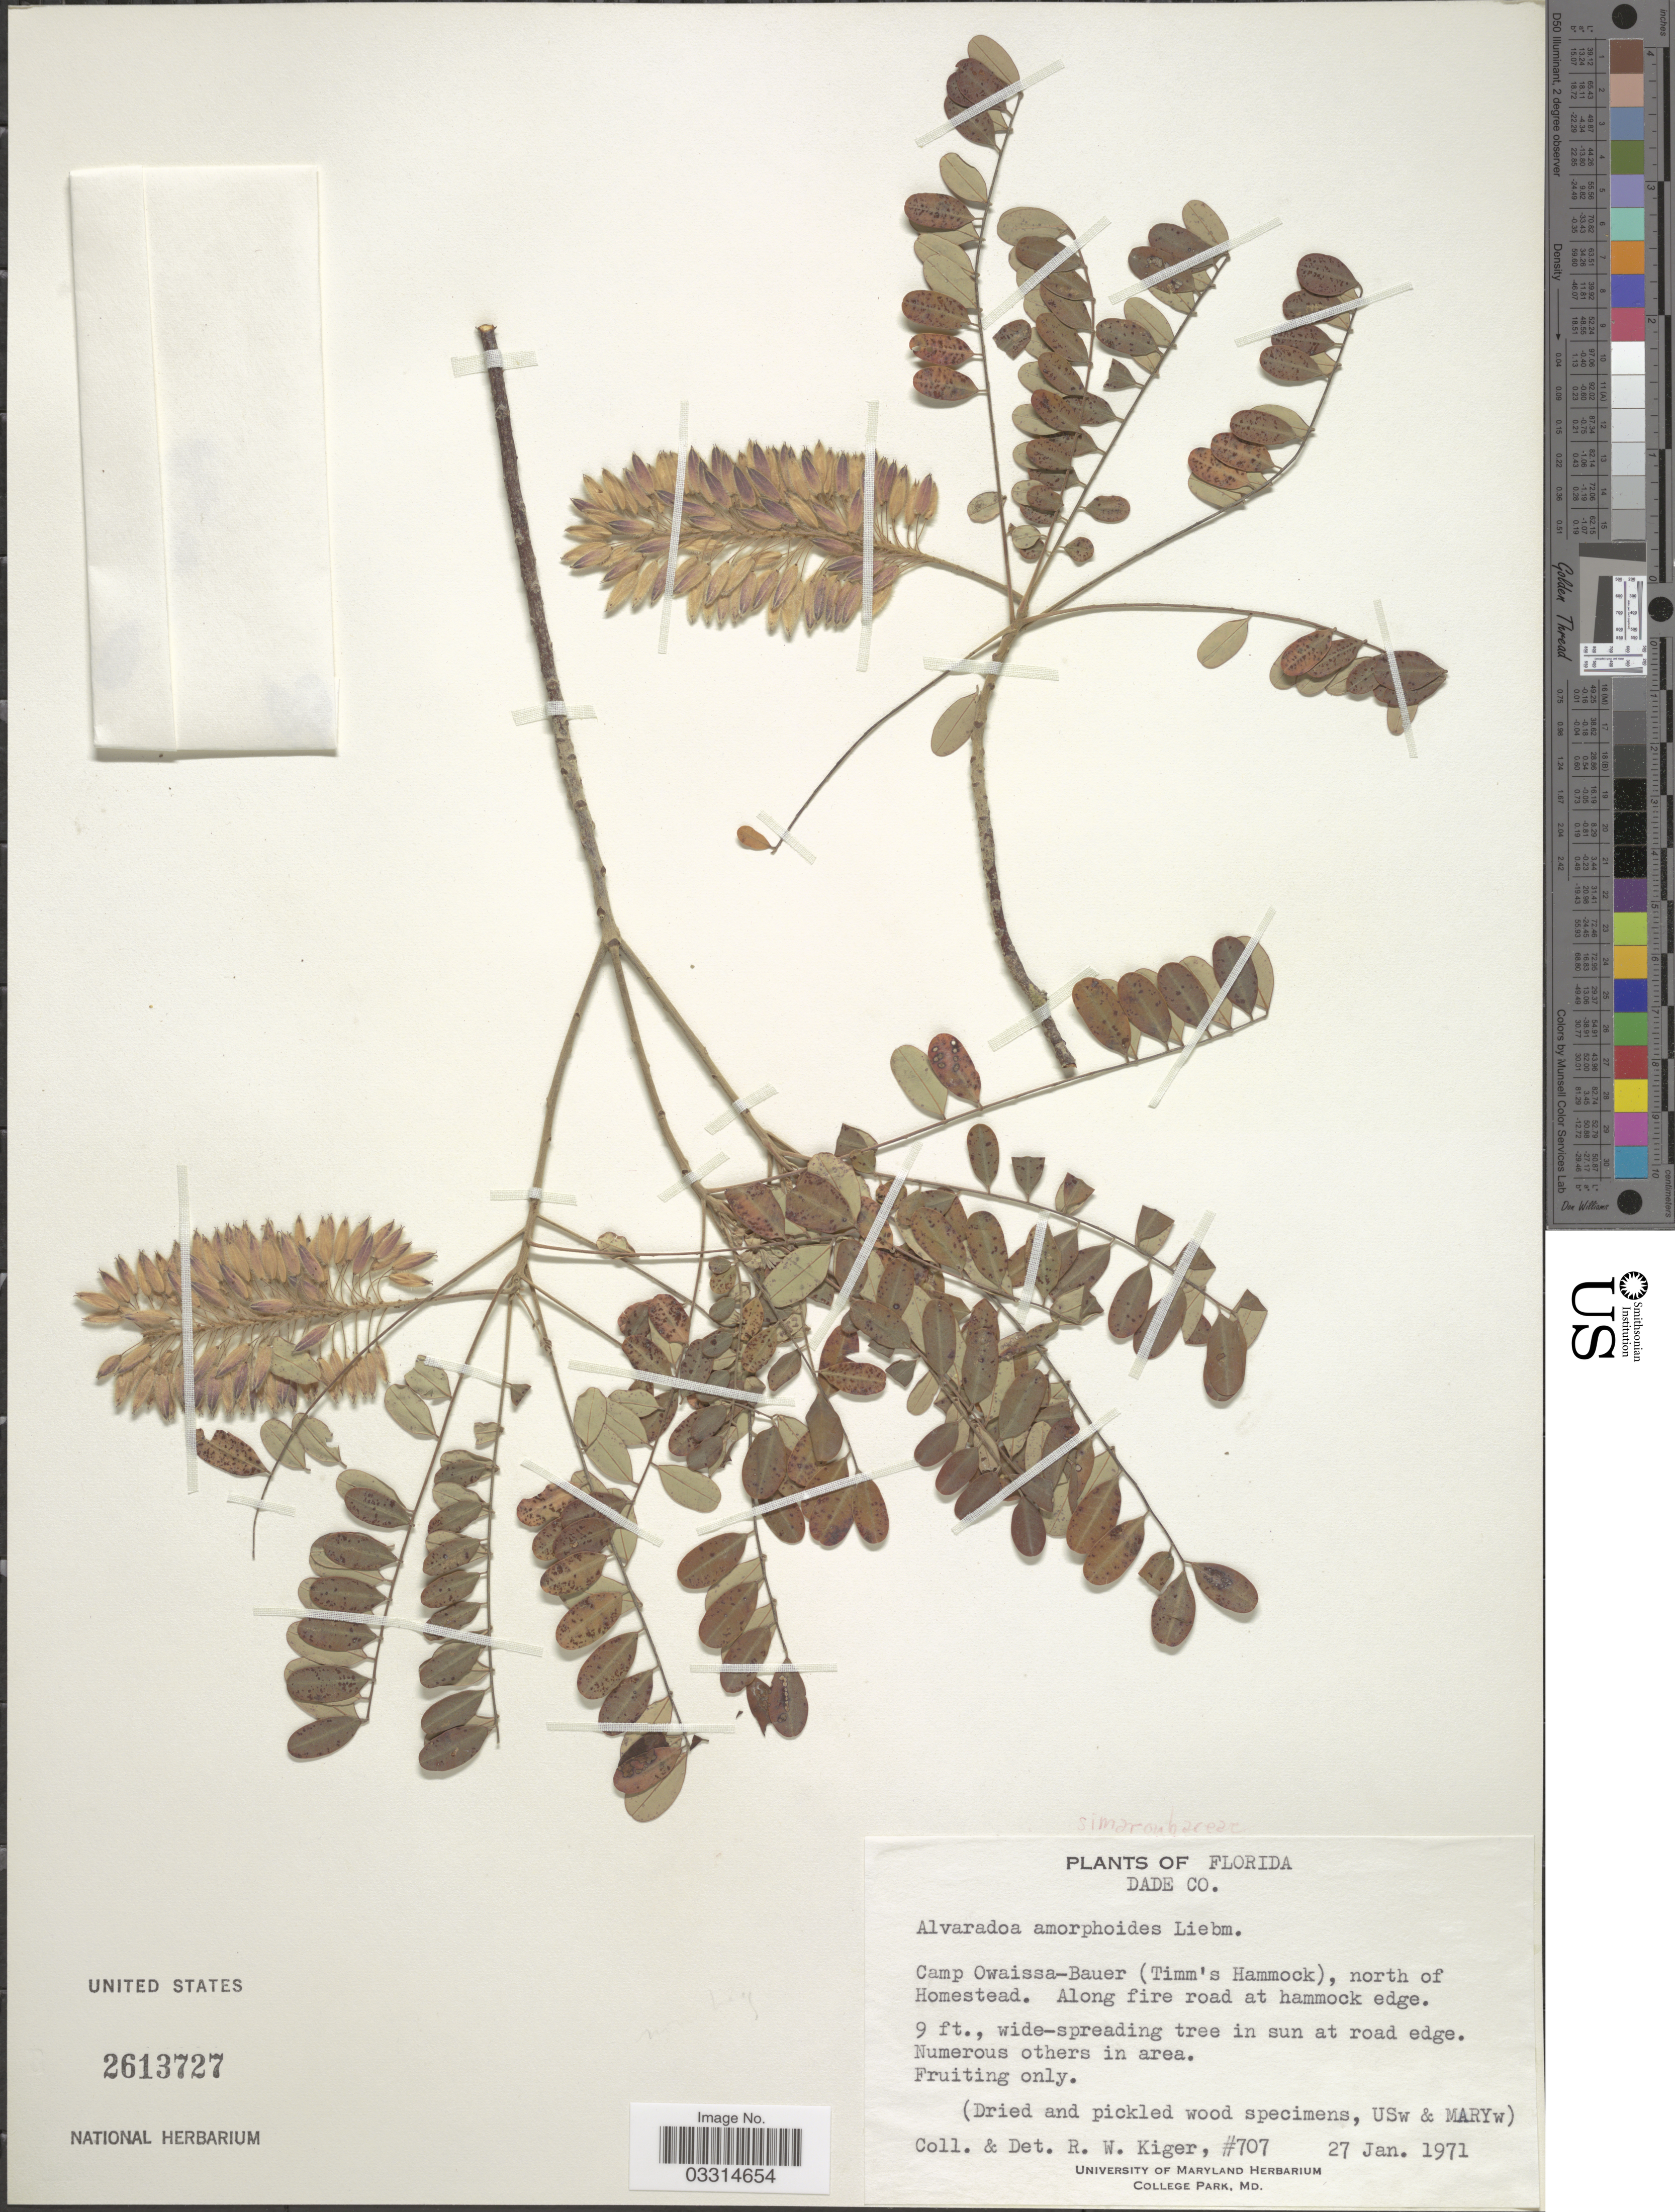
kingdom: Plantae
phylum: Tracheophyta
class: Magnoliopsida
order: Picramniales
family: Picramniaceae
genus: Alvaradoa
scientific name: Alvaradoa amorphoides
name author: Liebm.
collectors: R. Kiger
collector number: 707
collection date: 1971-01-27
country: United States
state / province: Florida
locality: Dade Co. Camp Owaissa-Bauer (Timm's Hammock), north of Homestead. Along fire road at hammock edge.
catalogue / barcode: US 2613727